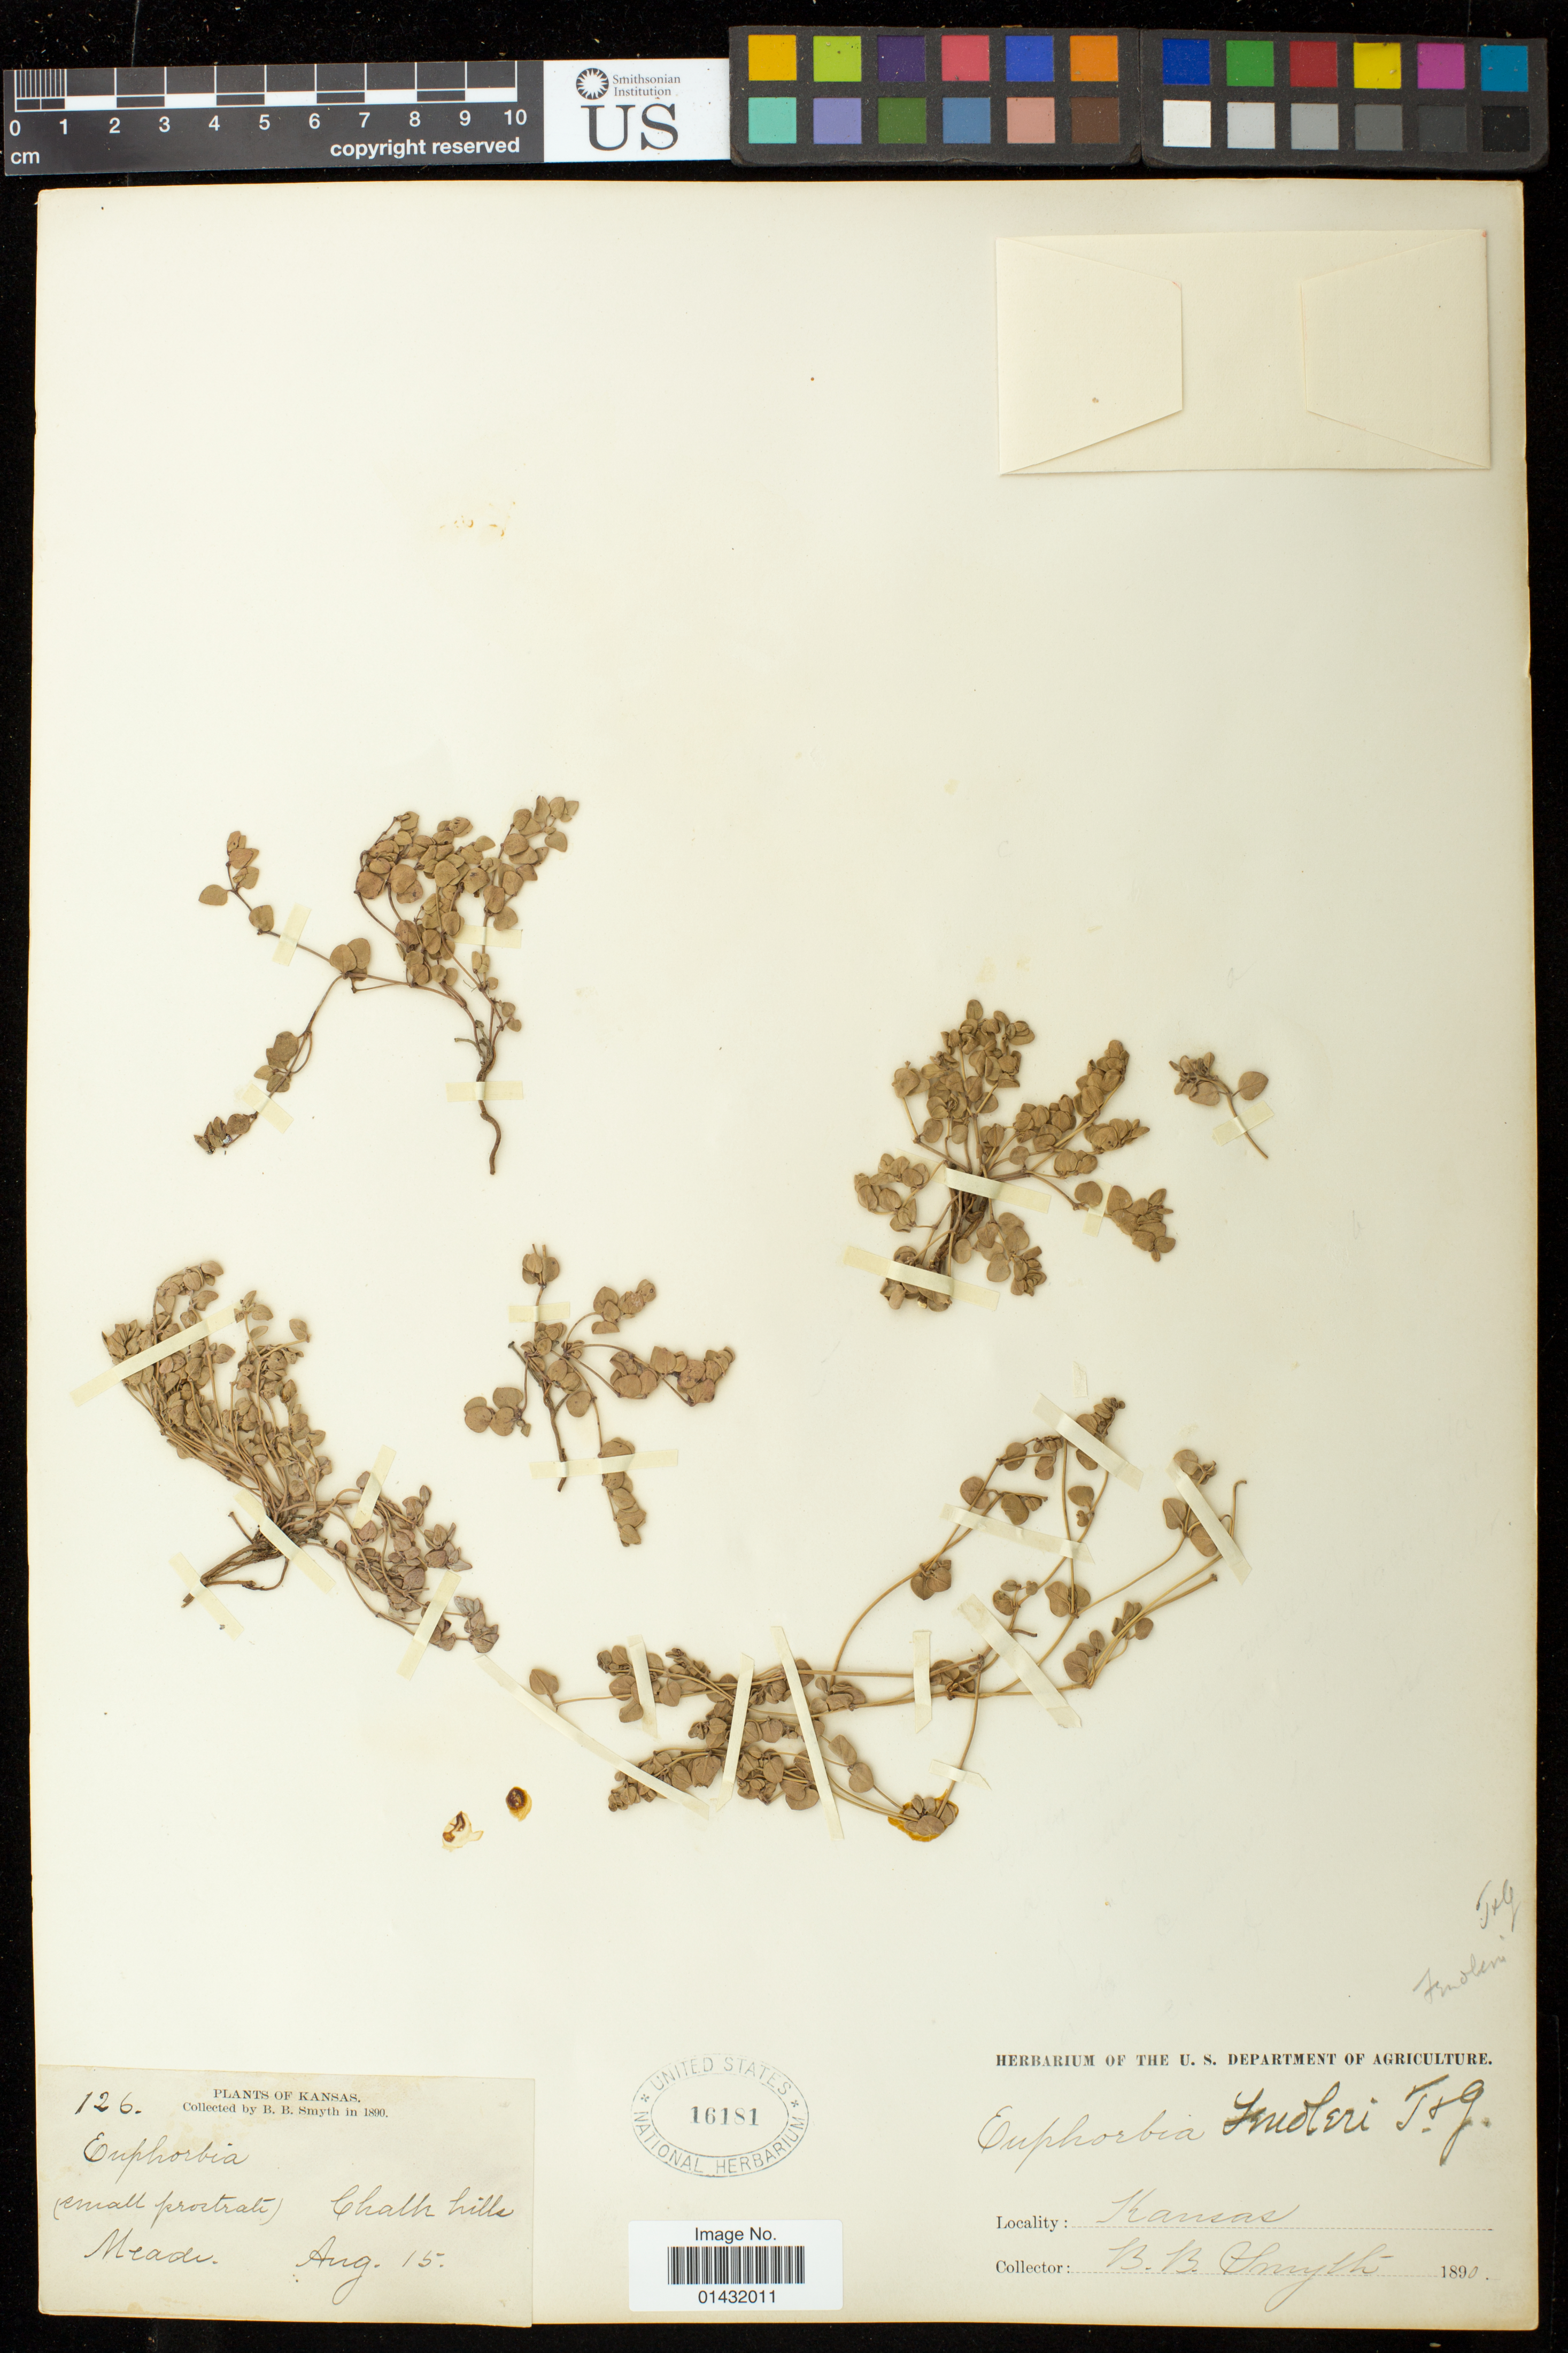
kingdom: Plantae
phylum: Tracheophyta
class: Magnoliopsida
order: Malpighiales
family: Euphorbiaceae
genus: Euphorbia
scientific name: Euphorbia fendleri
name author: Torr. & A. Gray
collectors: B. Smyth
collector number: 126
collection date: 1890-08-15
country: United States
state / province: Kansas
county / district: Meade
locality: Meade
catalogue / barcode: US 16181